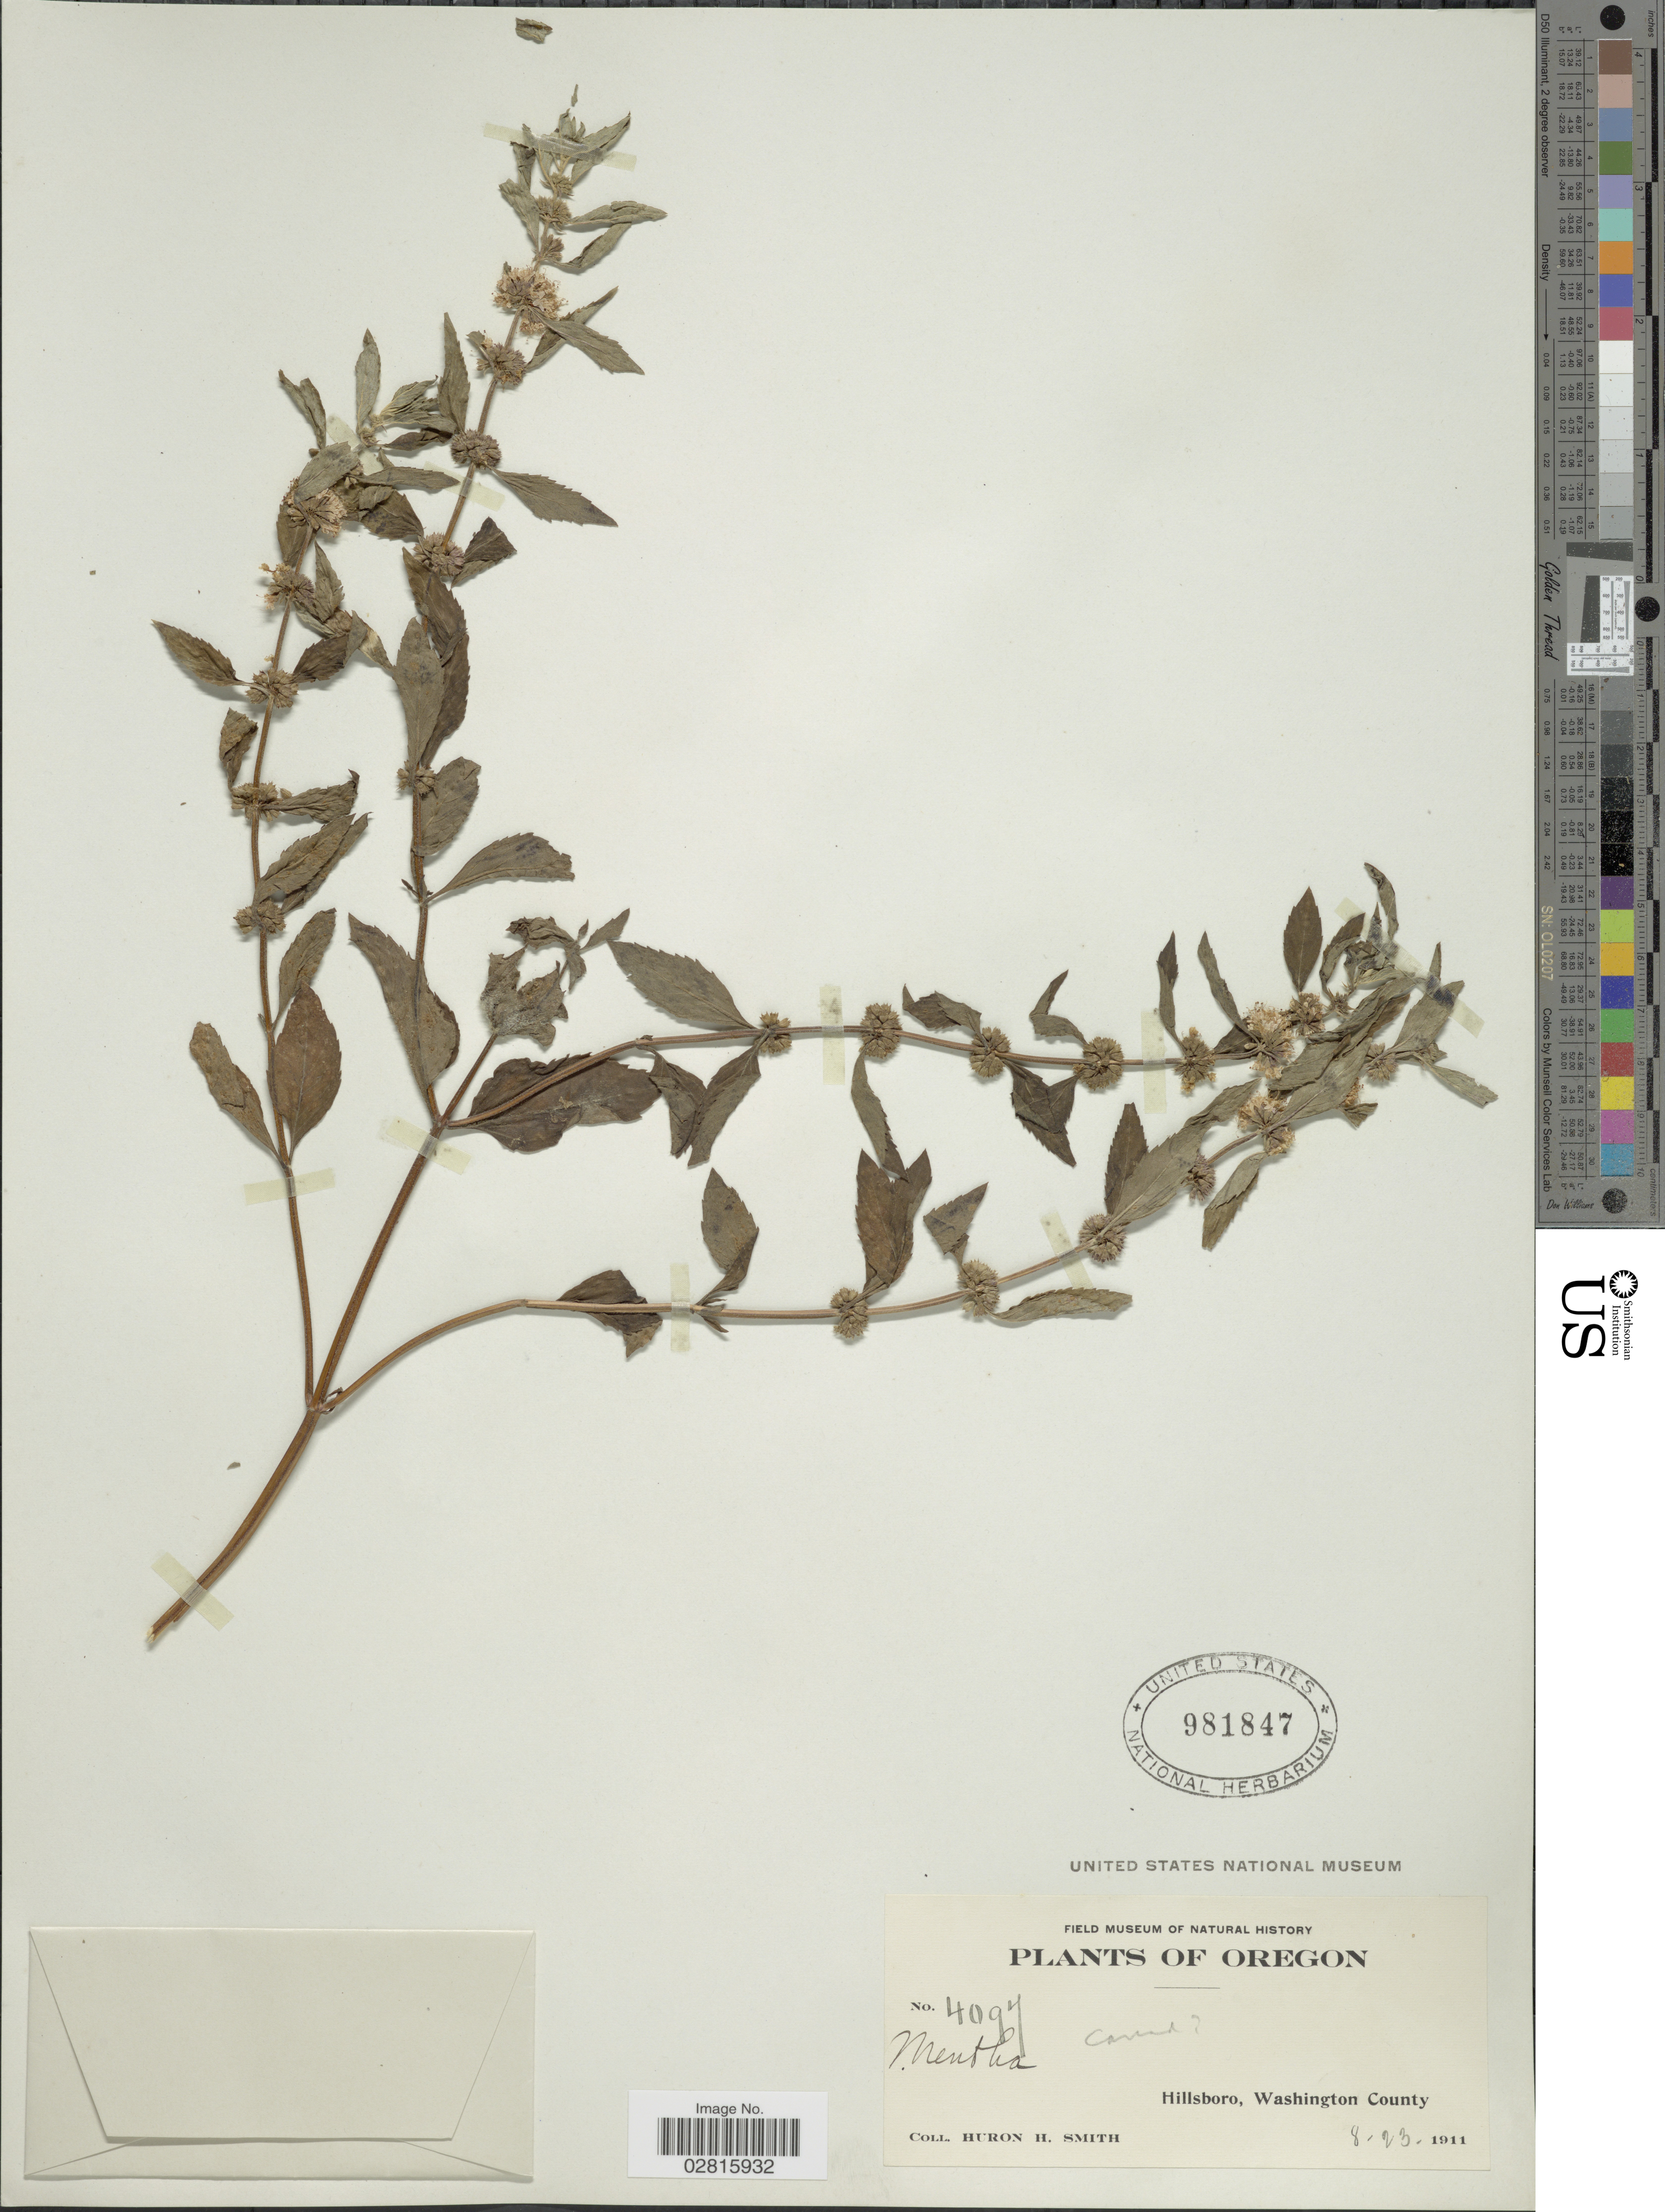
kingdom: Plantae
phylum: Tracheophyta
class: Magnoliopsida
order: Lamiales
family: Lamiaceae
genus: Mentha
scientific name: Mentha sp.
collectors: Huron H. Smith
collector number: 4097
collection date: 1911-08-23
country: United States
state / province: Oregon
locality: Hillsboro, Washington County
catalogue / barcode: US 981847